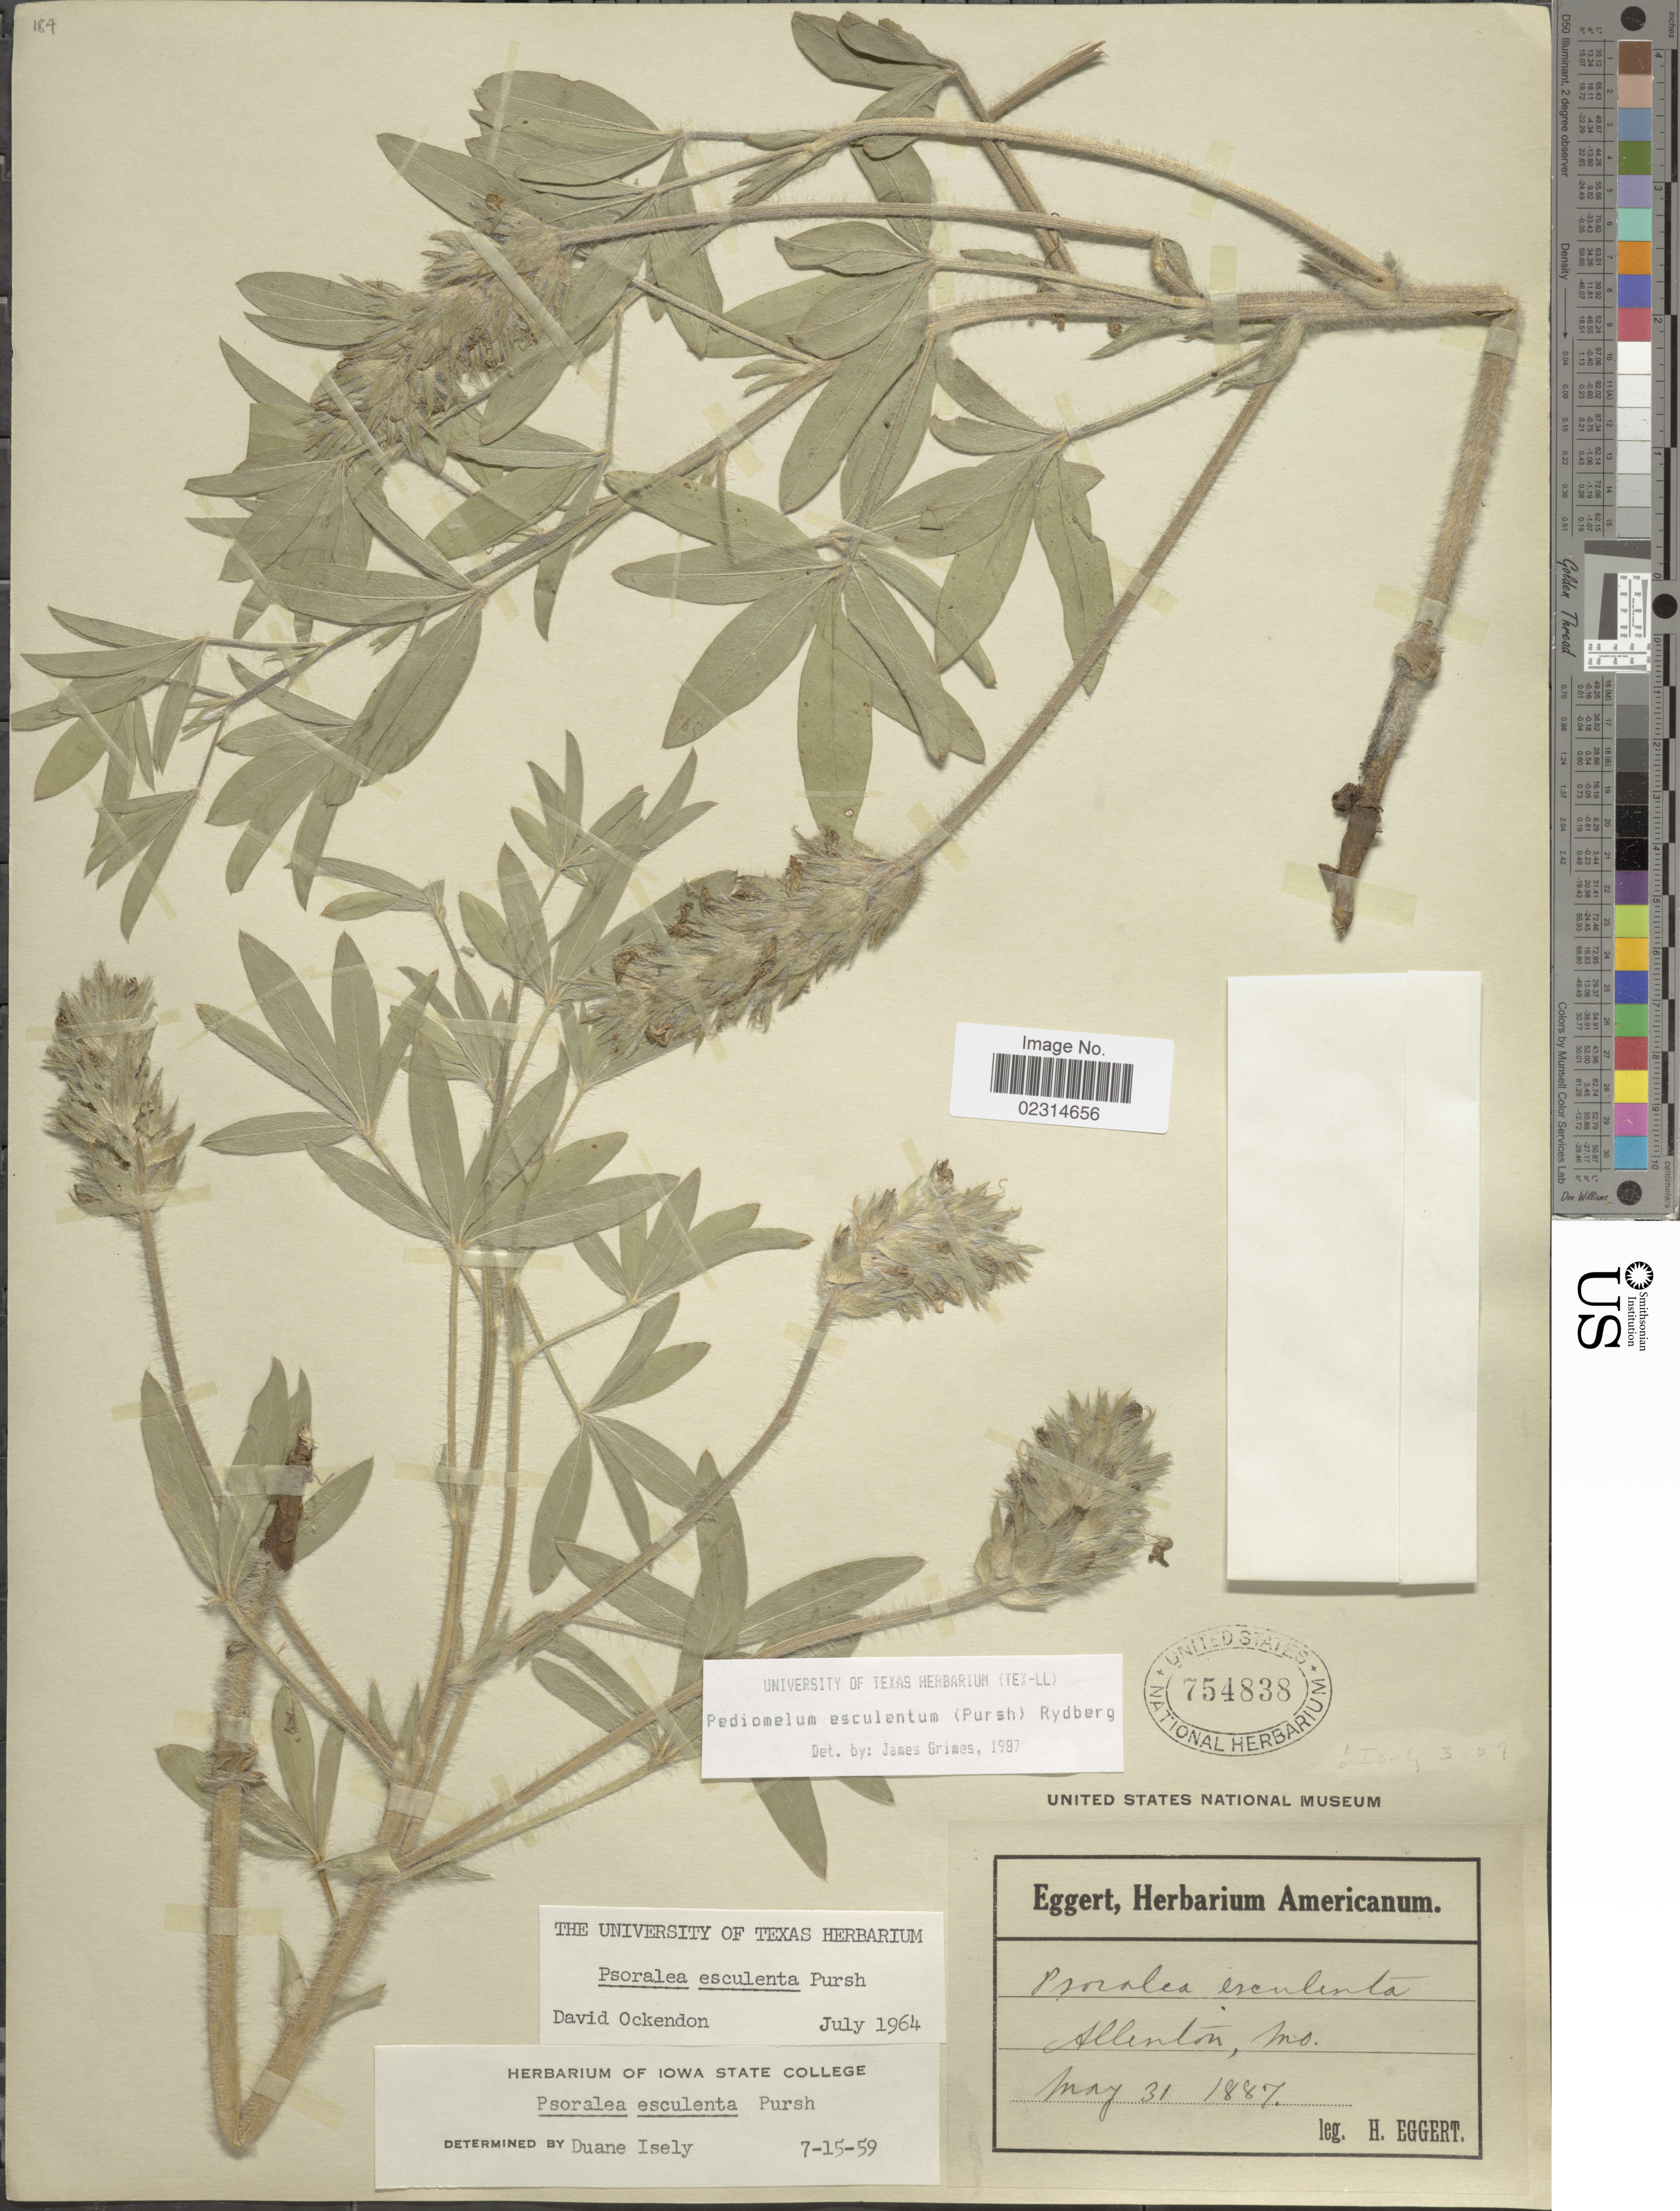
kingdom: Plantae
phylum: Tracheophyta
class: Magnoliopsida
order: Fabales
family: Fabaceae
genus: Pediomelum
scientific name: Pediomelum esculentum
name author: (Pursh) Rydb.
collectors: H. Eggert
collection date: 1887-05-31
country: United States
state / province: Missouri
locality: Allenton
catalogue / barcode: US 754838